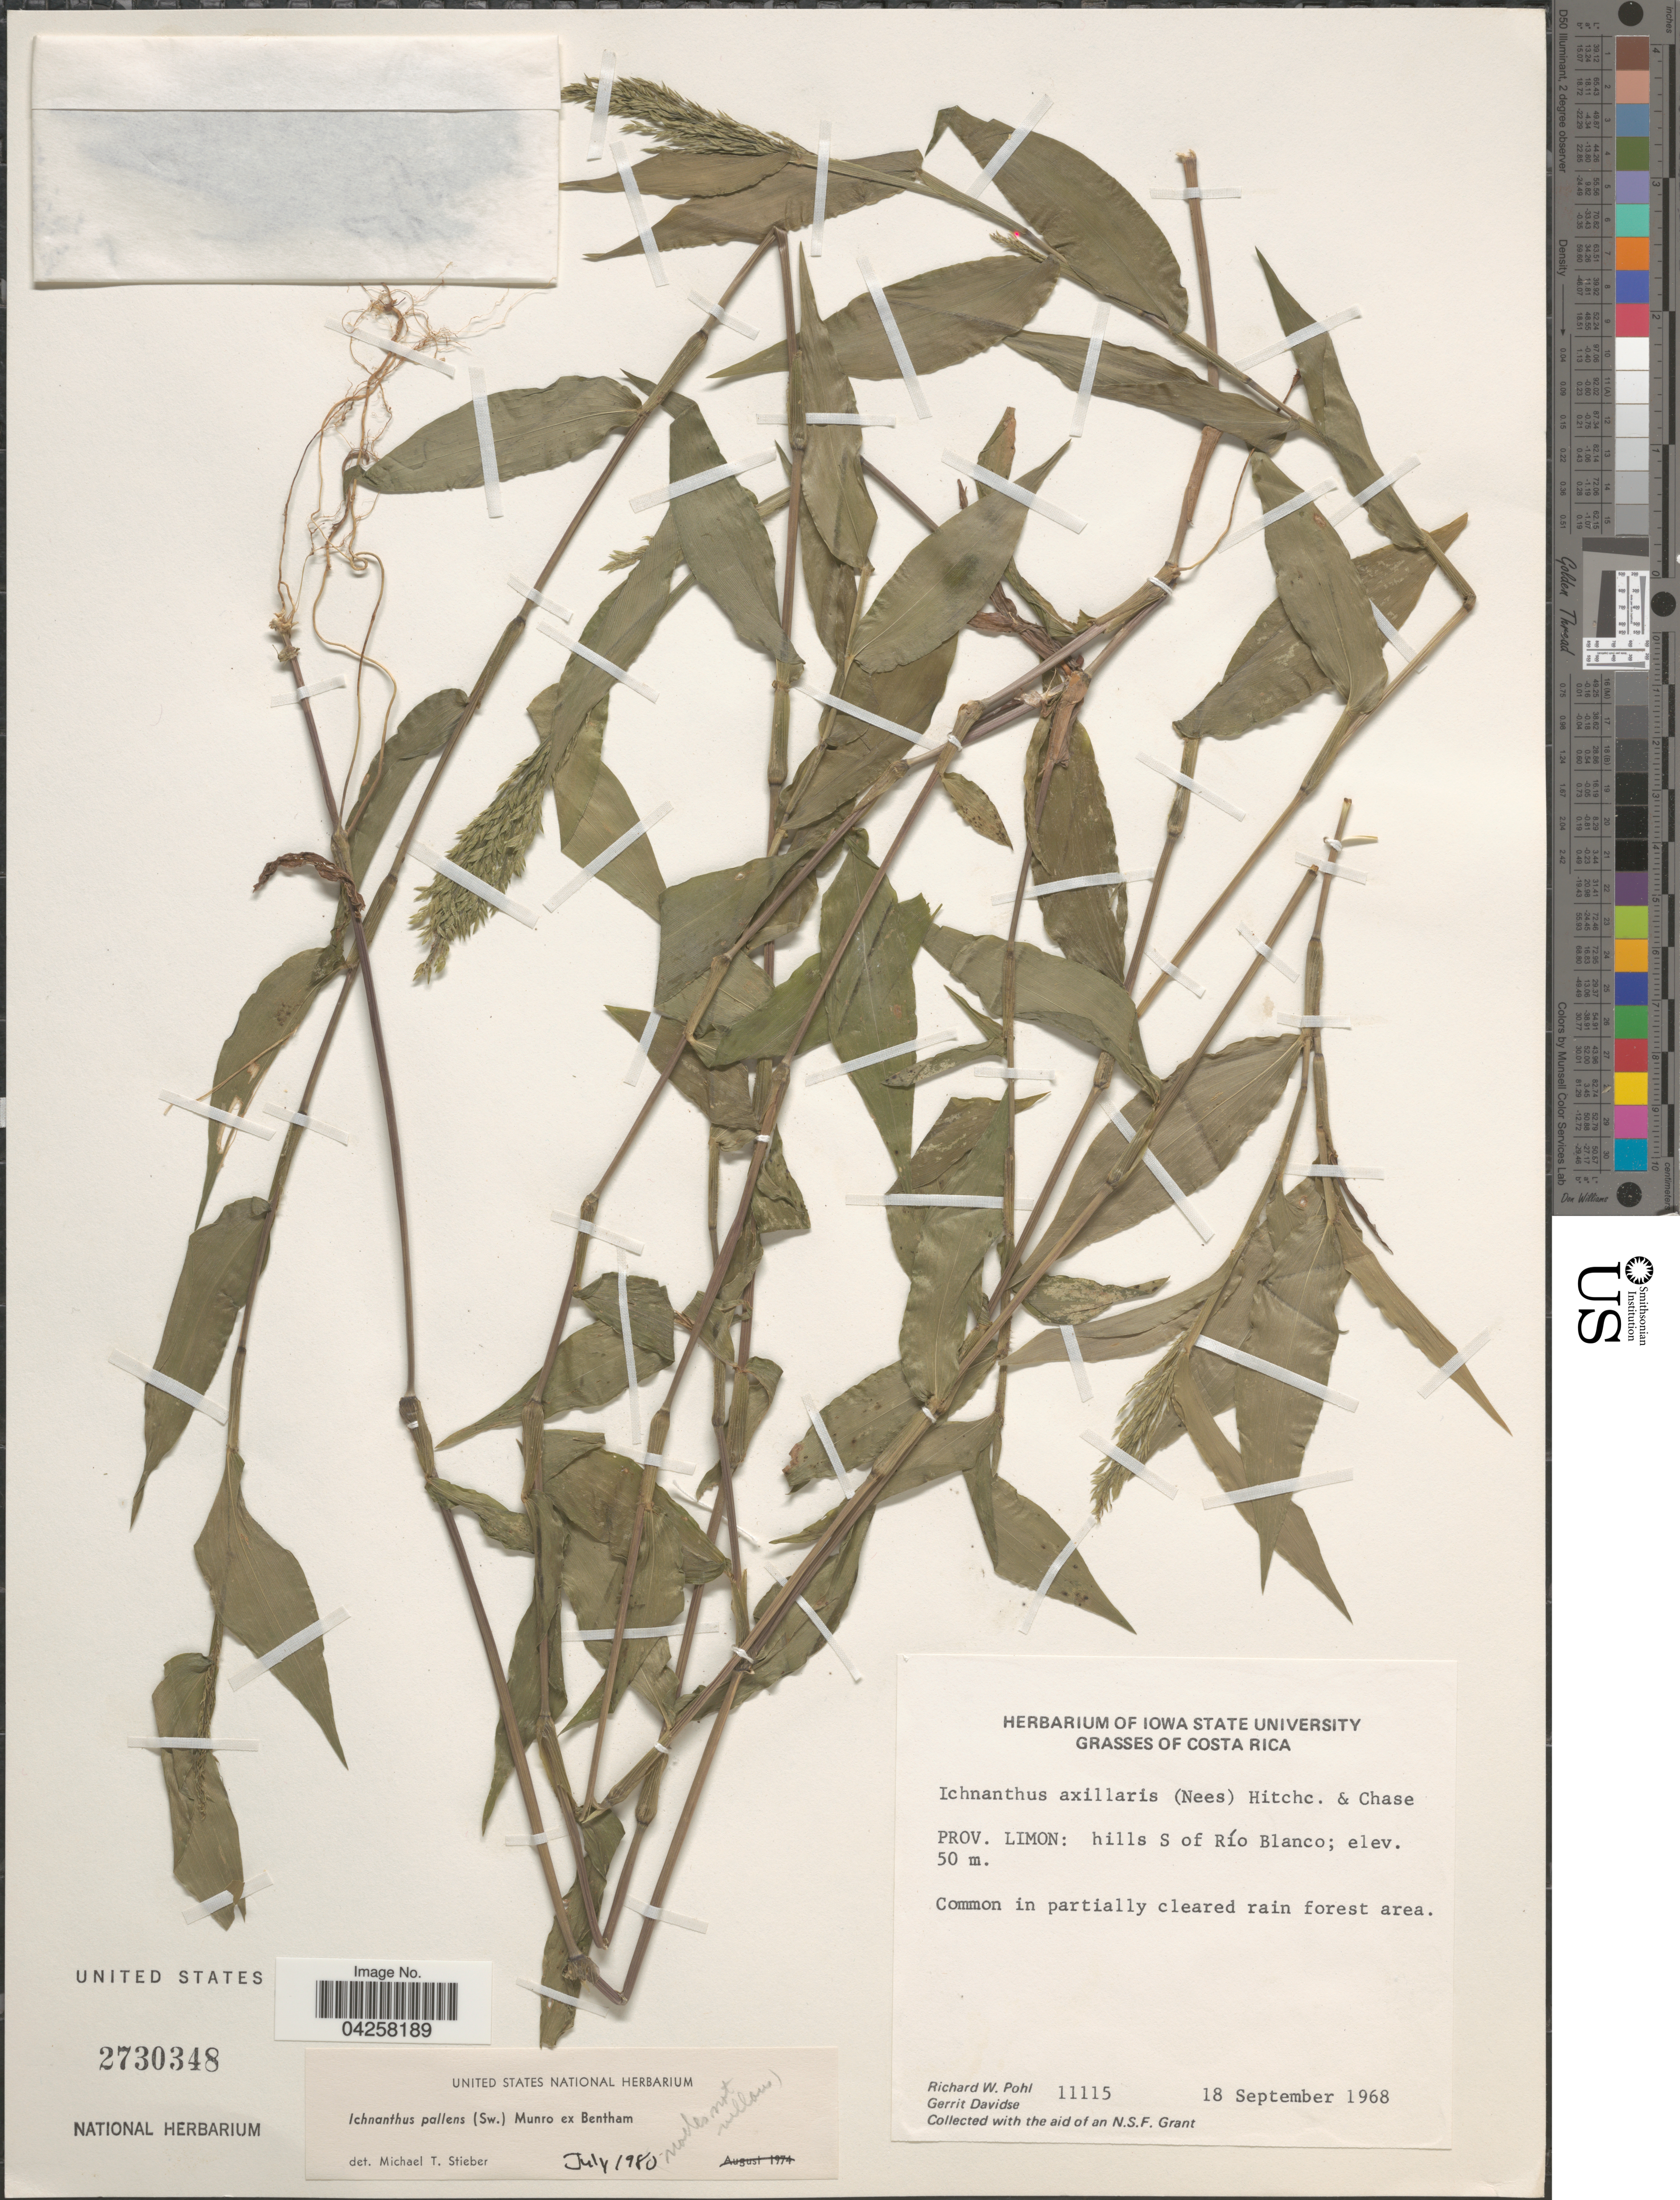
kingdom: Plantae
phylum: Tracheophyta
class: Liliopsida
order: Poales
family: Poaceae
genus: Ichnanthus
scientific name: Ichnanthus pallens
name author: (Sw.) Munro ex Benth.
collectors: R. W. Pohl & G. Davidse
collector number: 11115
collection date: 1968-09-18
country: Costa Rica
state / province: Limón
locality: Hills S of Río Blanco.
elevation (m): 50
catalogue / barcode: US 2730348